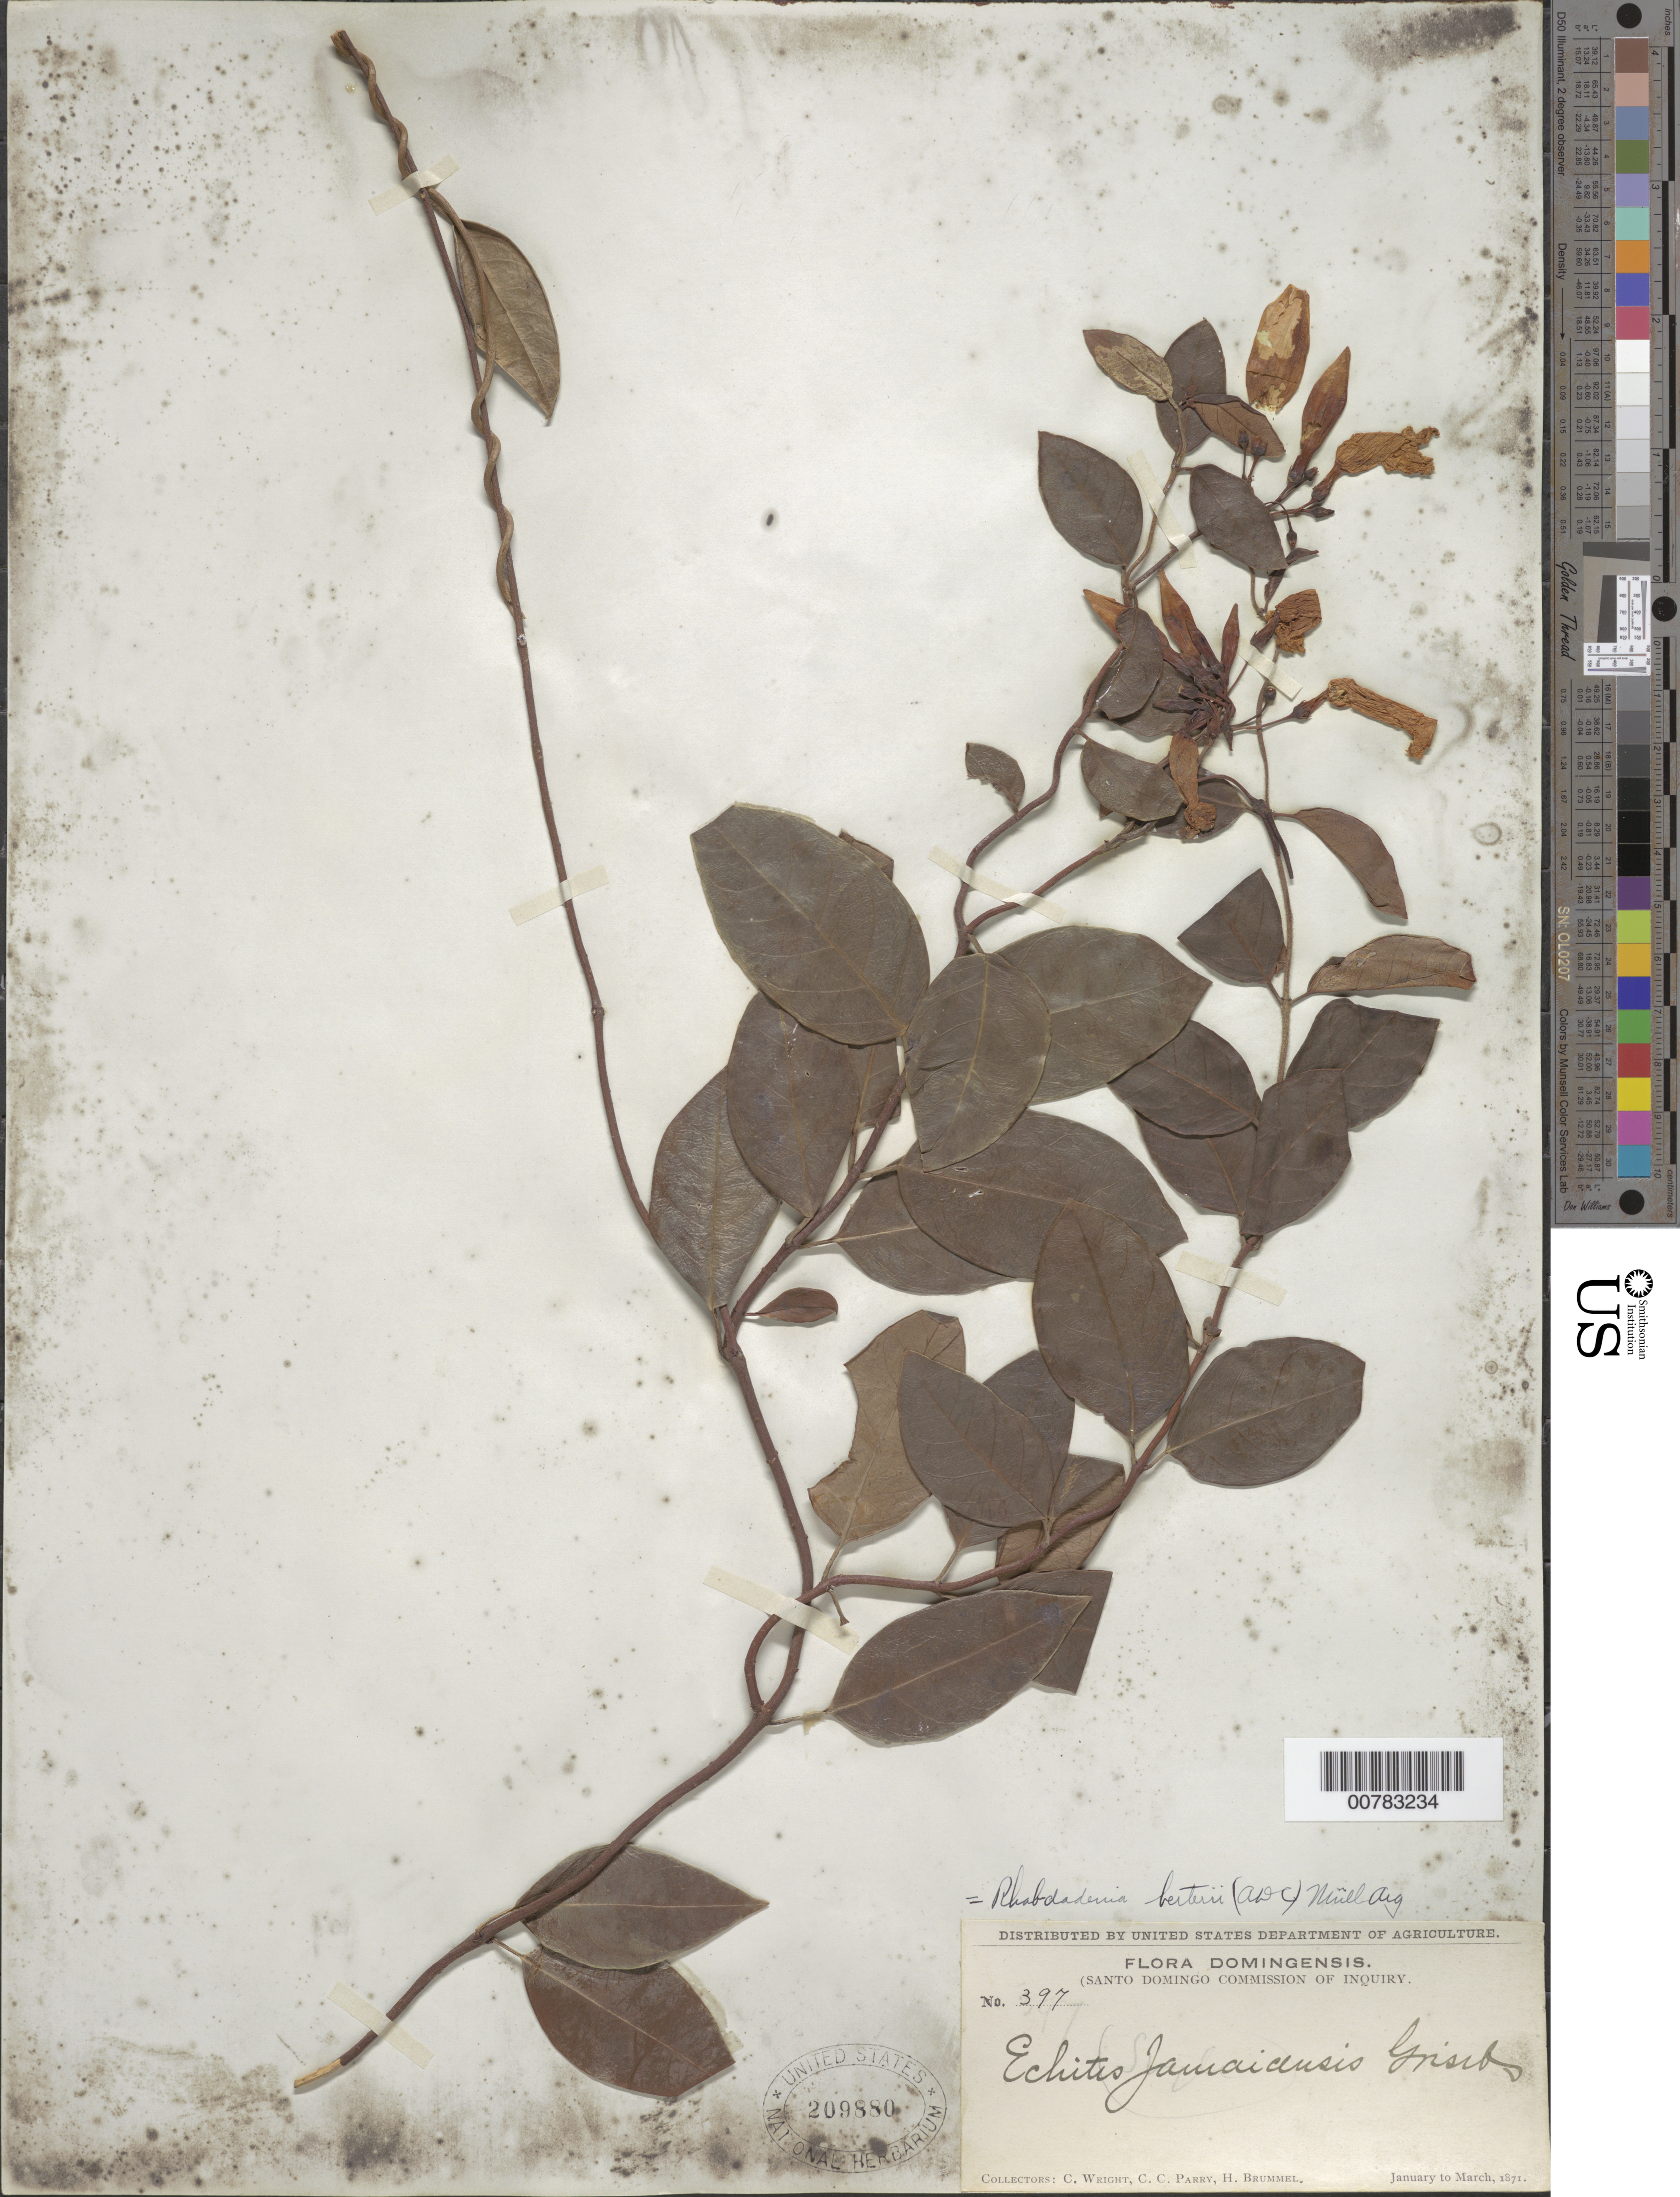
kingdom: Plantae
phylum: Tracheophyta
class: Magnoliopsida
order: Gentianales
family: Apocynaceae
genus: Angadenia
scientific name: Angadenia berteroi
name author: (A. DC.) Miers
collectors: C. Wright, C. C. Parry & H. Brummel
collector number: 397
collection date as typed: Jan 1871 to -- Mar 1871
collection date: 1871-01/1871-03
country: Dominican Republic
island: Hispaniola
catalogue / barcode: US 209880